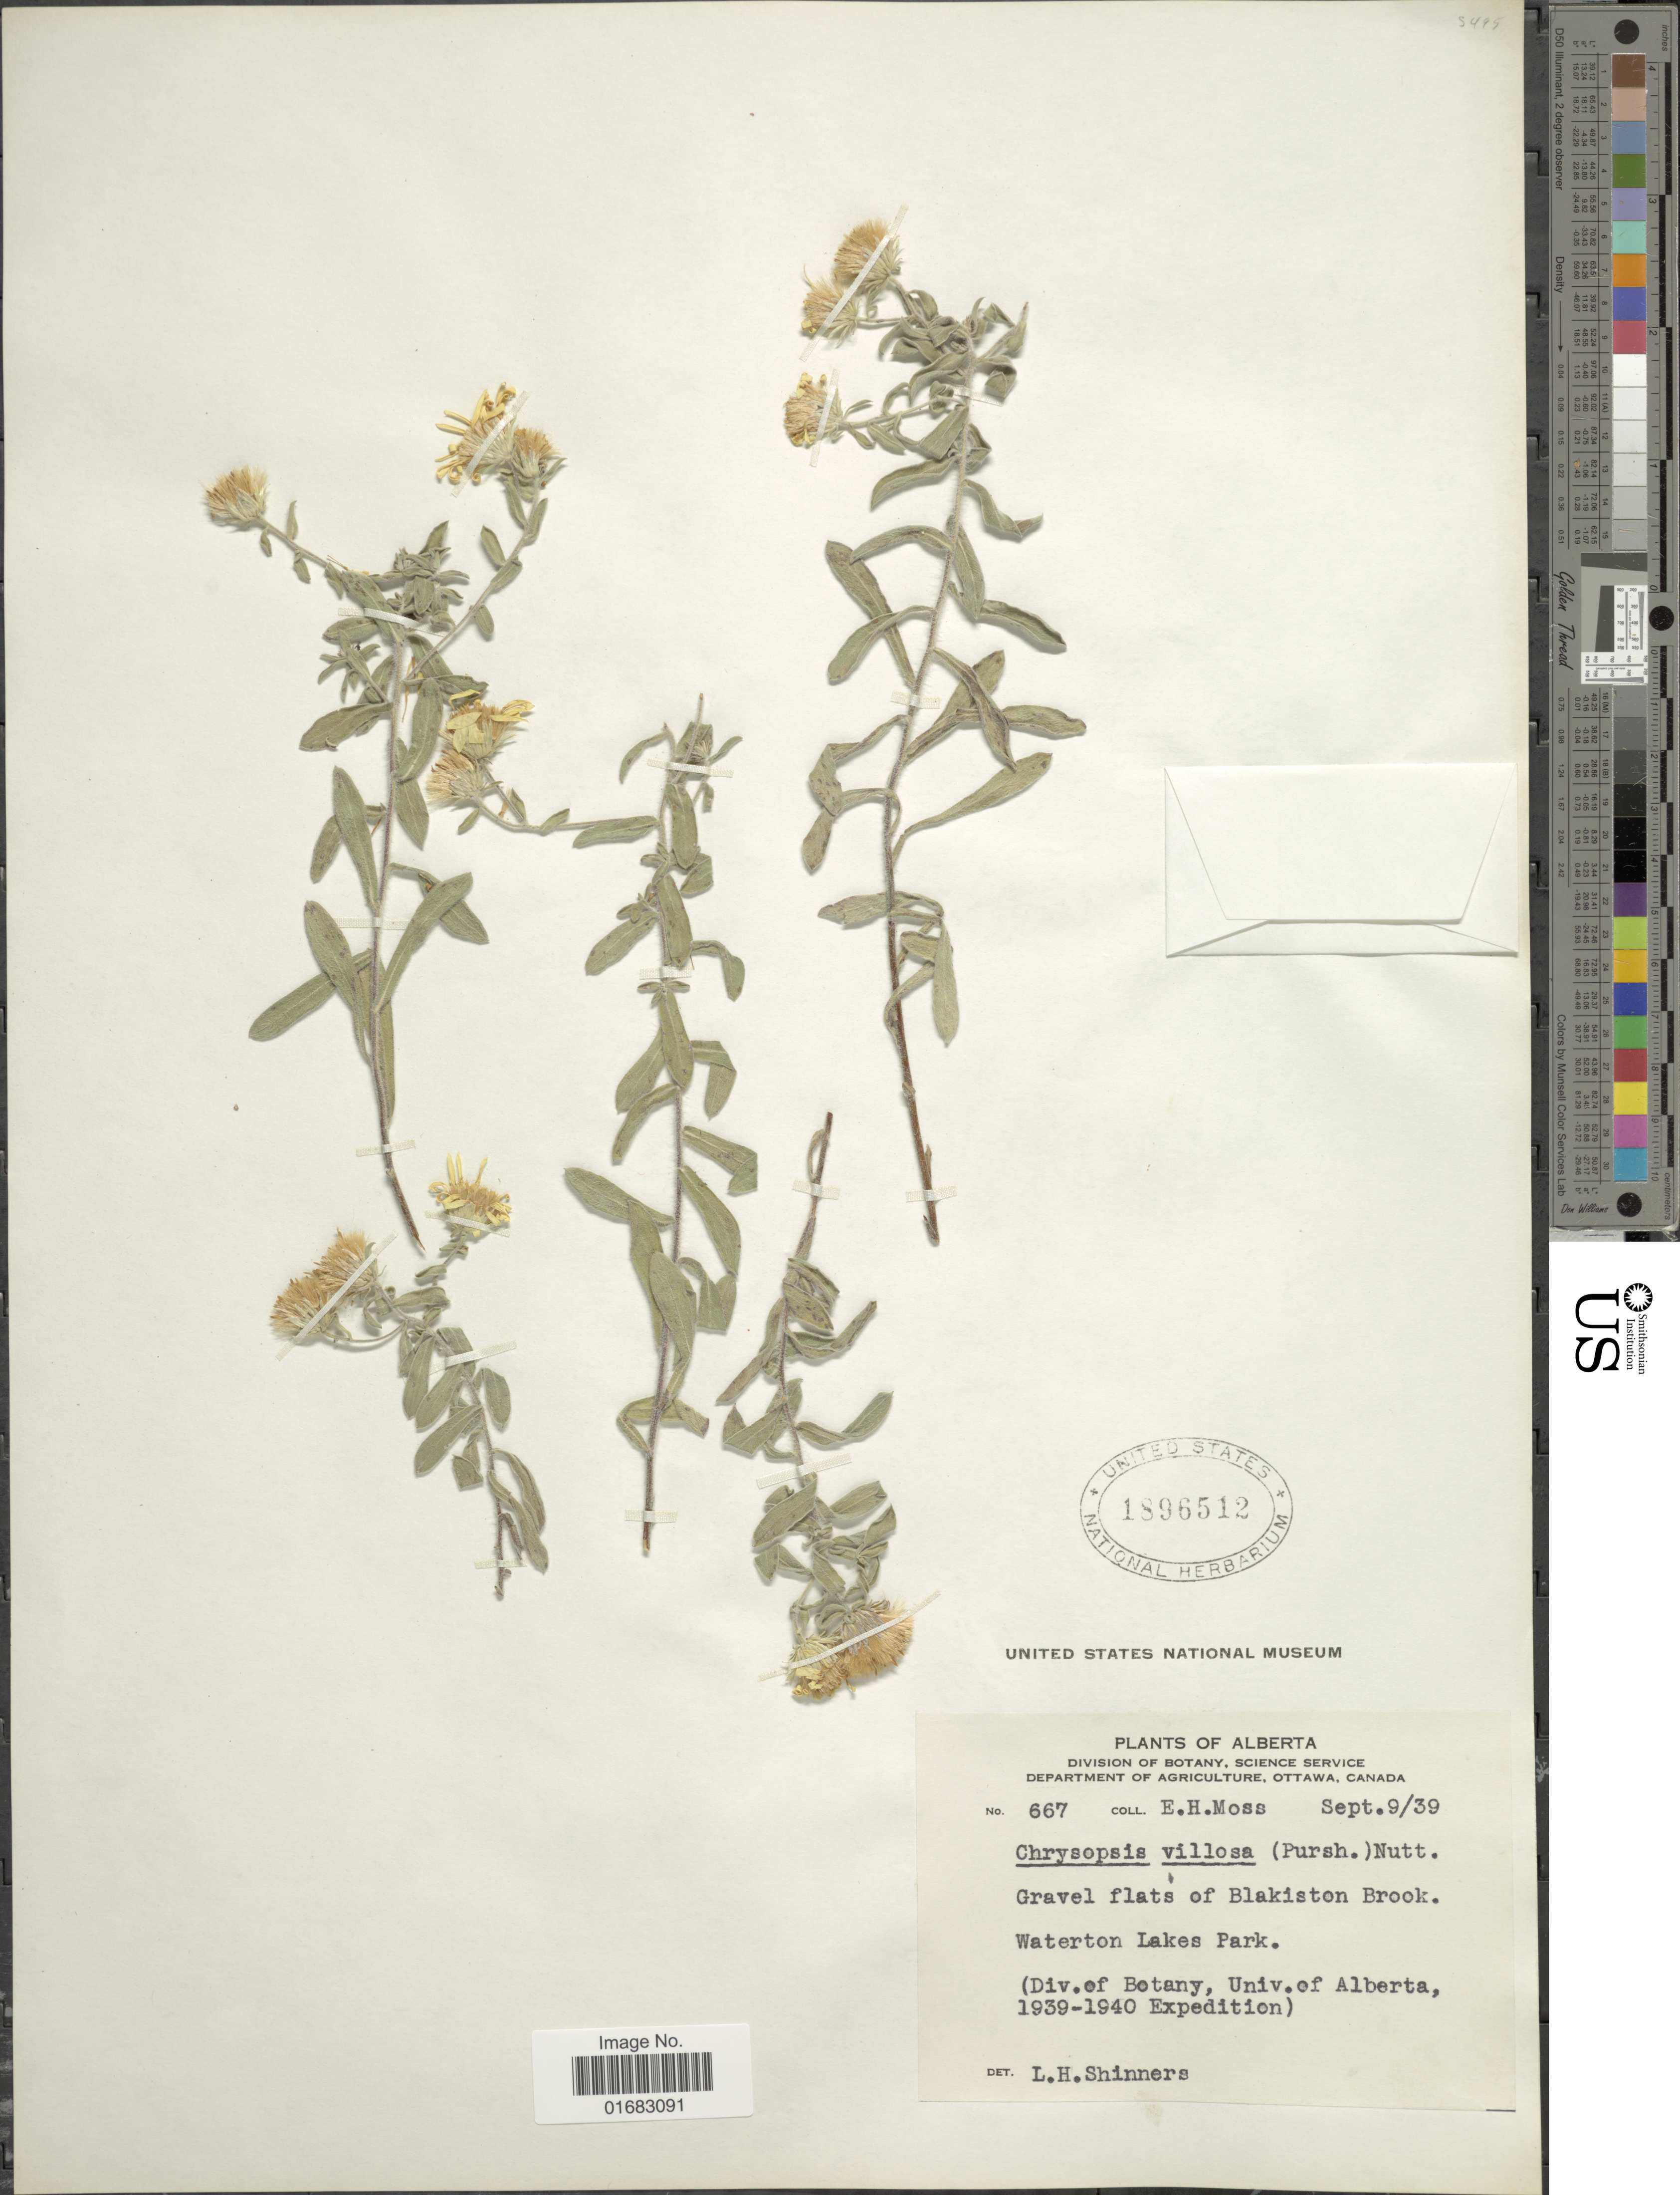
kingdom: Plantae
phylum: Tracheophyta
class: Magnoliopsida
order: Asterales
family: Asteraceae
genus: Heterotheca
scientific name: Heterotheca villosa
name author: (Pursh) Shinners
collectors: E. Moss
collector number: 667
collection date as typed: Transcribed d/m/y: 9/9/39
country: Canada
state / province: Alberta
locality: Alberta. Waterton Lakes Park. Gravel flats of Blakiston Brook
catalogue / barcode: US 1896512